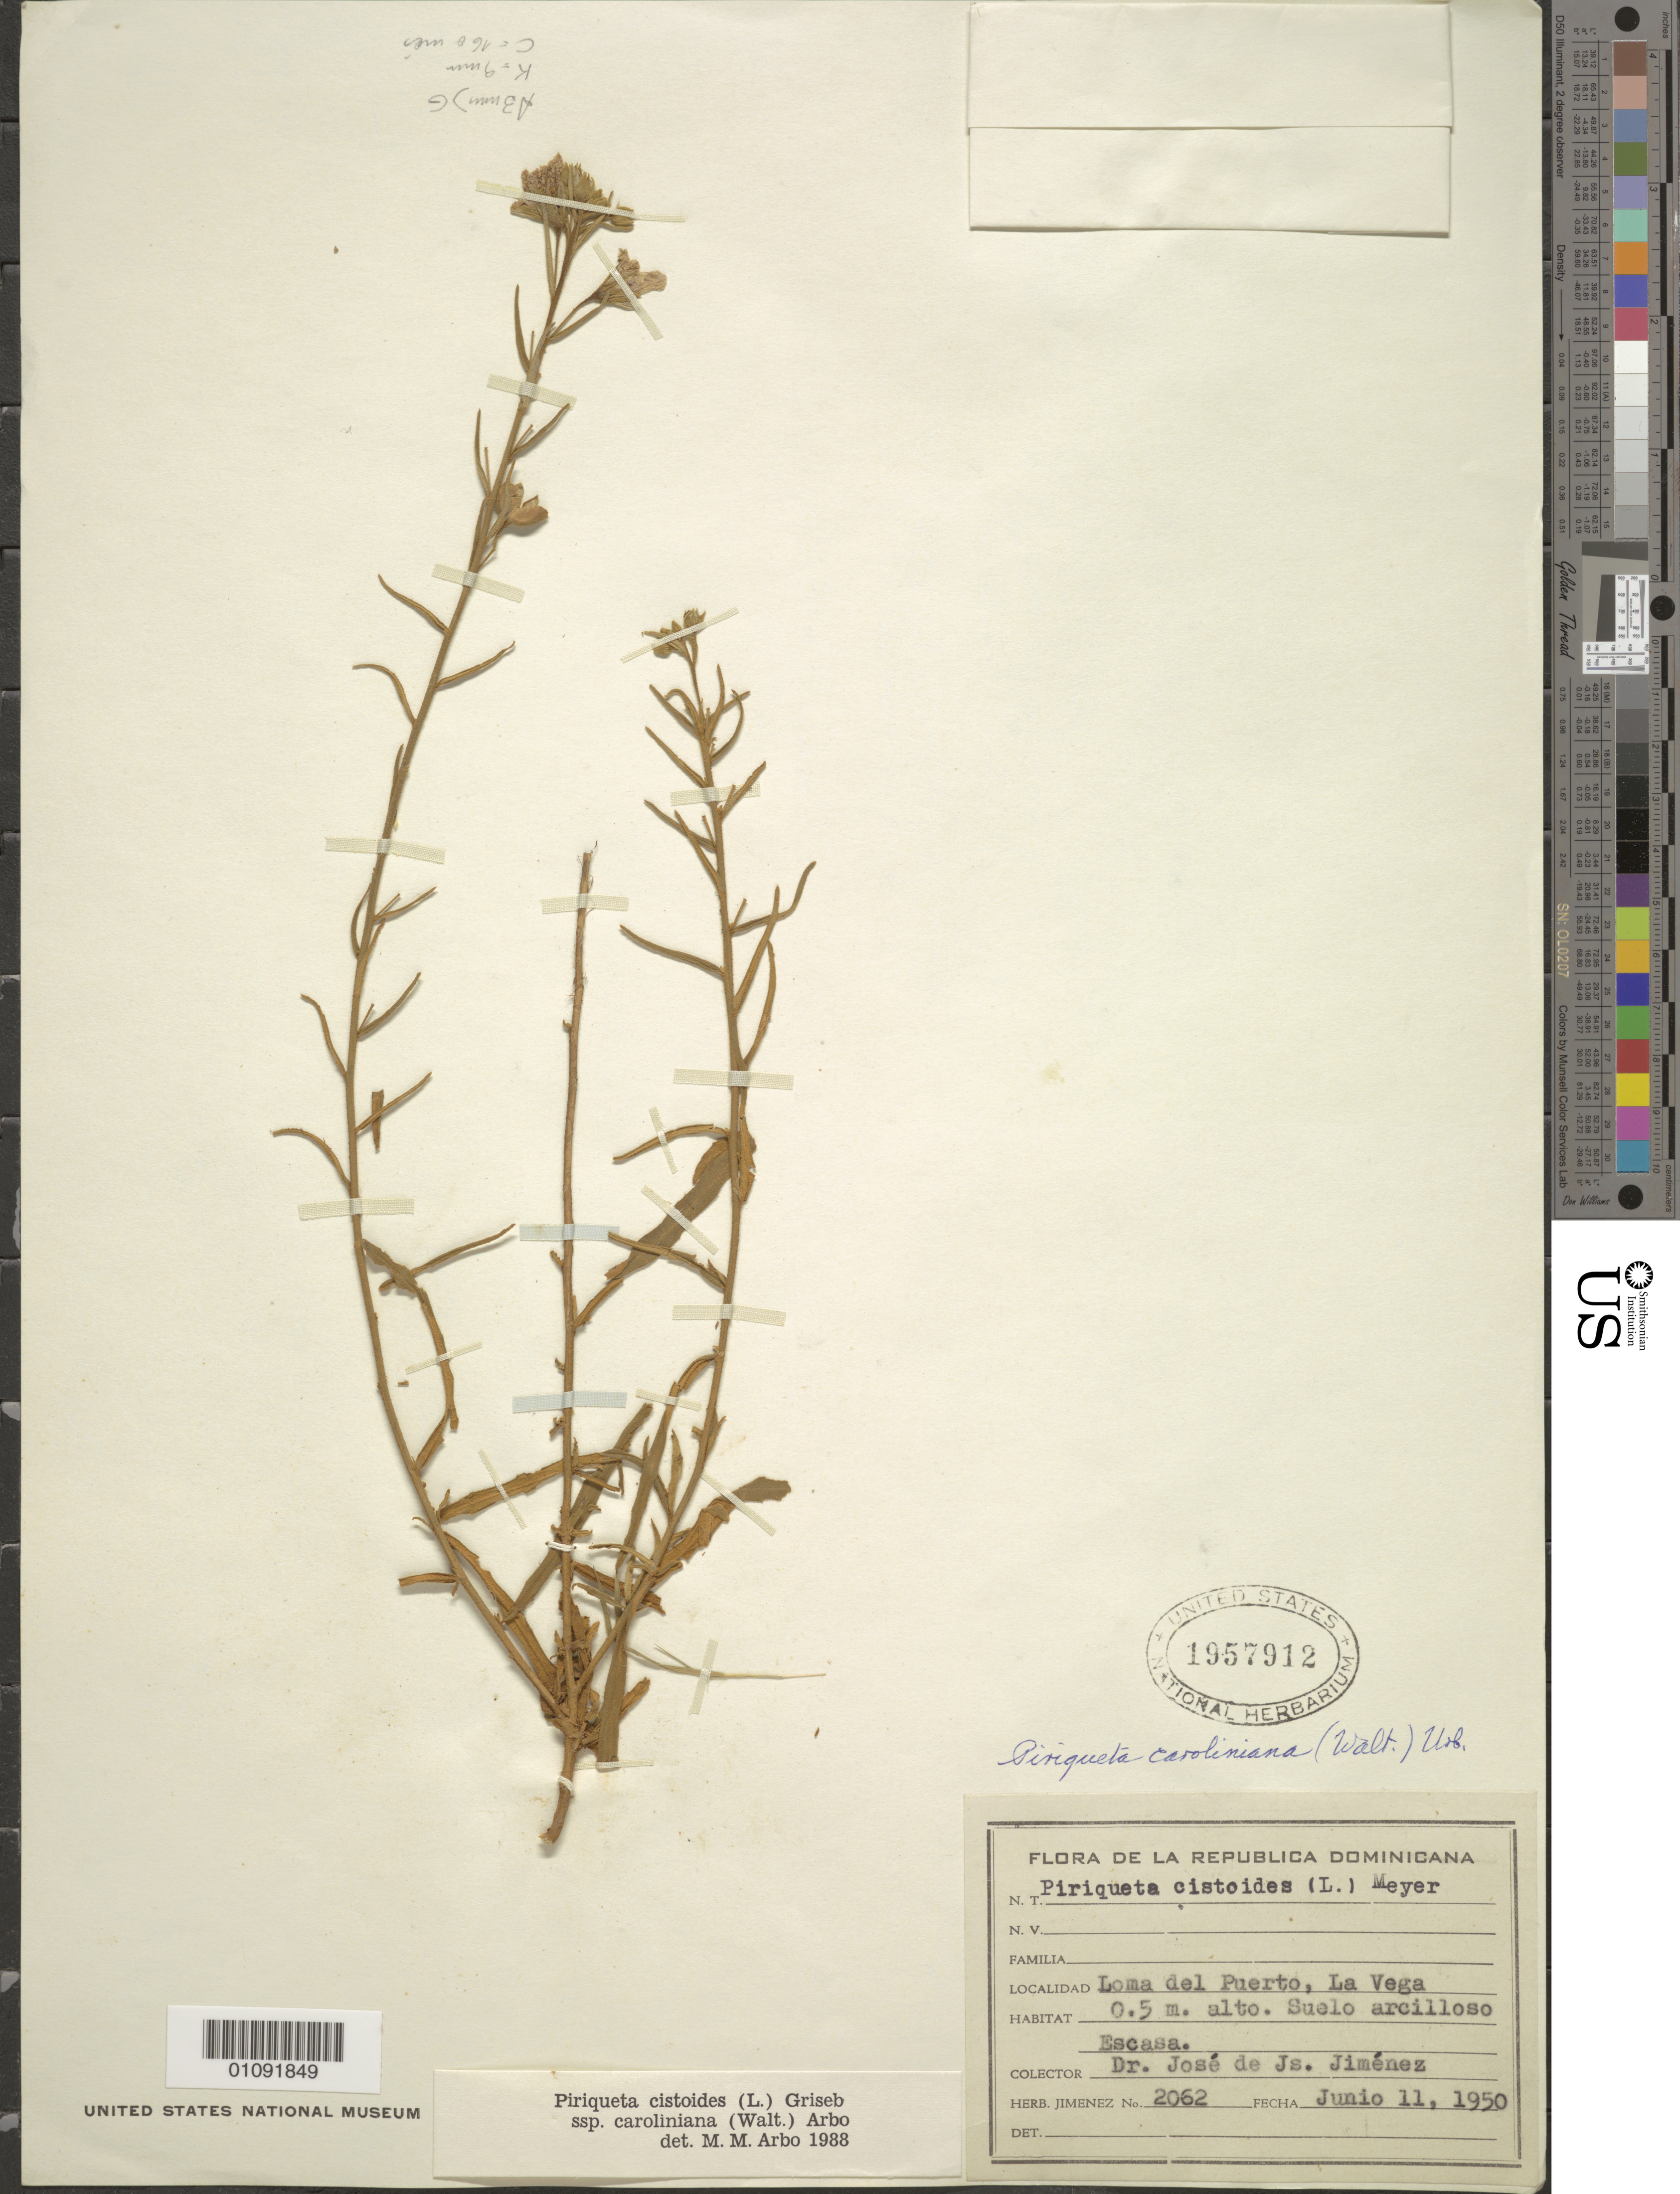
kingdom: Plantae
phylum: Tracheophyta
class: Magnoliopsida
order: Malpighiales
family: Turneraceae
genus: Piriqueta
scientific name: Piriqueta cistoides subsp. caroliniana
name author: (Walter) Arbo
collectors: J. J. Jiménez Almonte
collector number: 2062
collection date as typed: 11 Jun 1950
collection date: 1950-06-11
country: Dominican Republic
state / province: La Vega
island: Hispaniola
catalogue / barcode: US 1957912